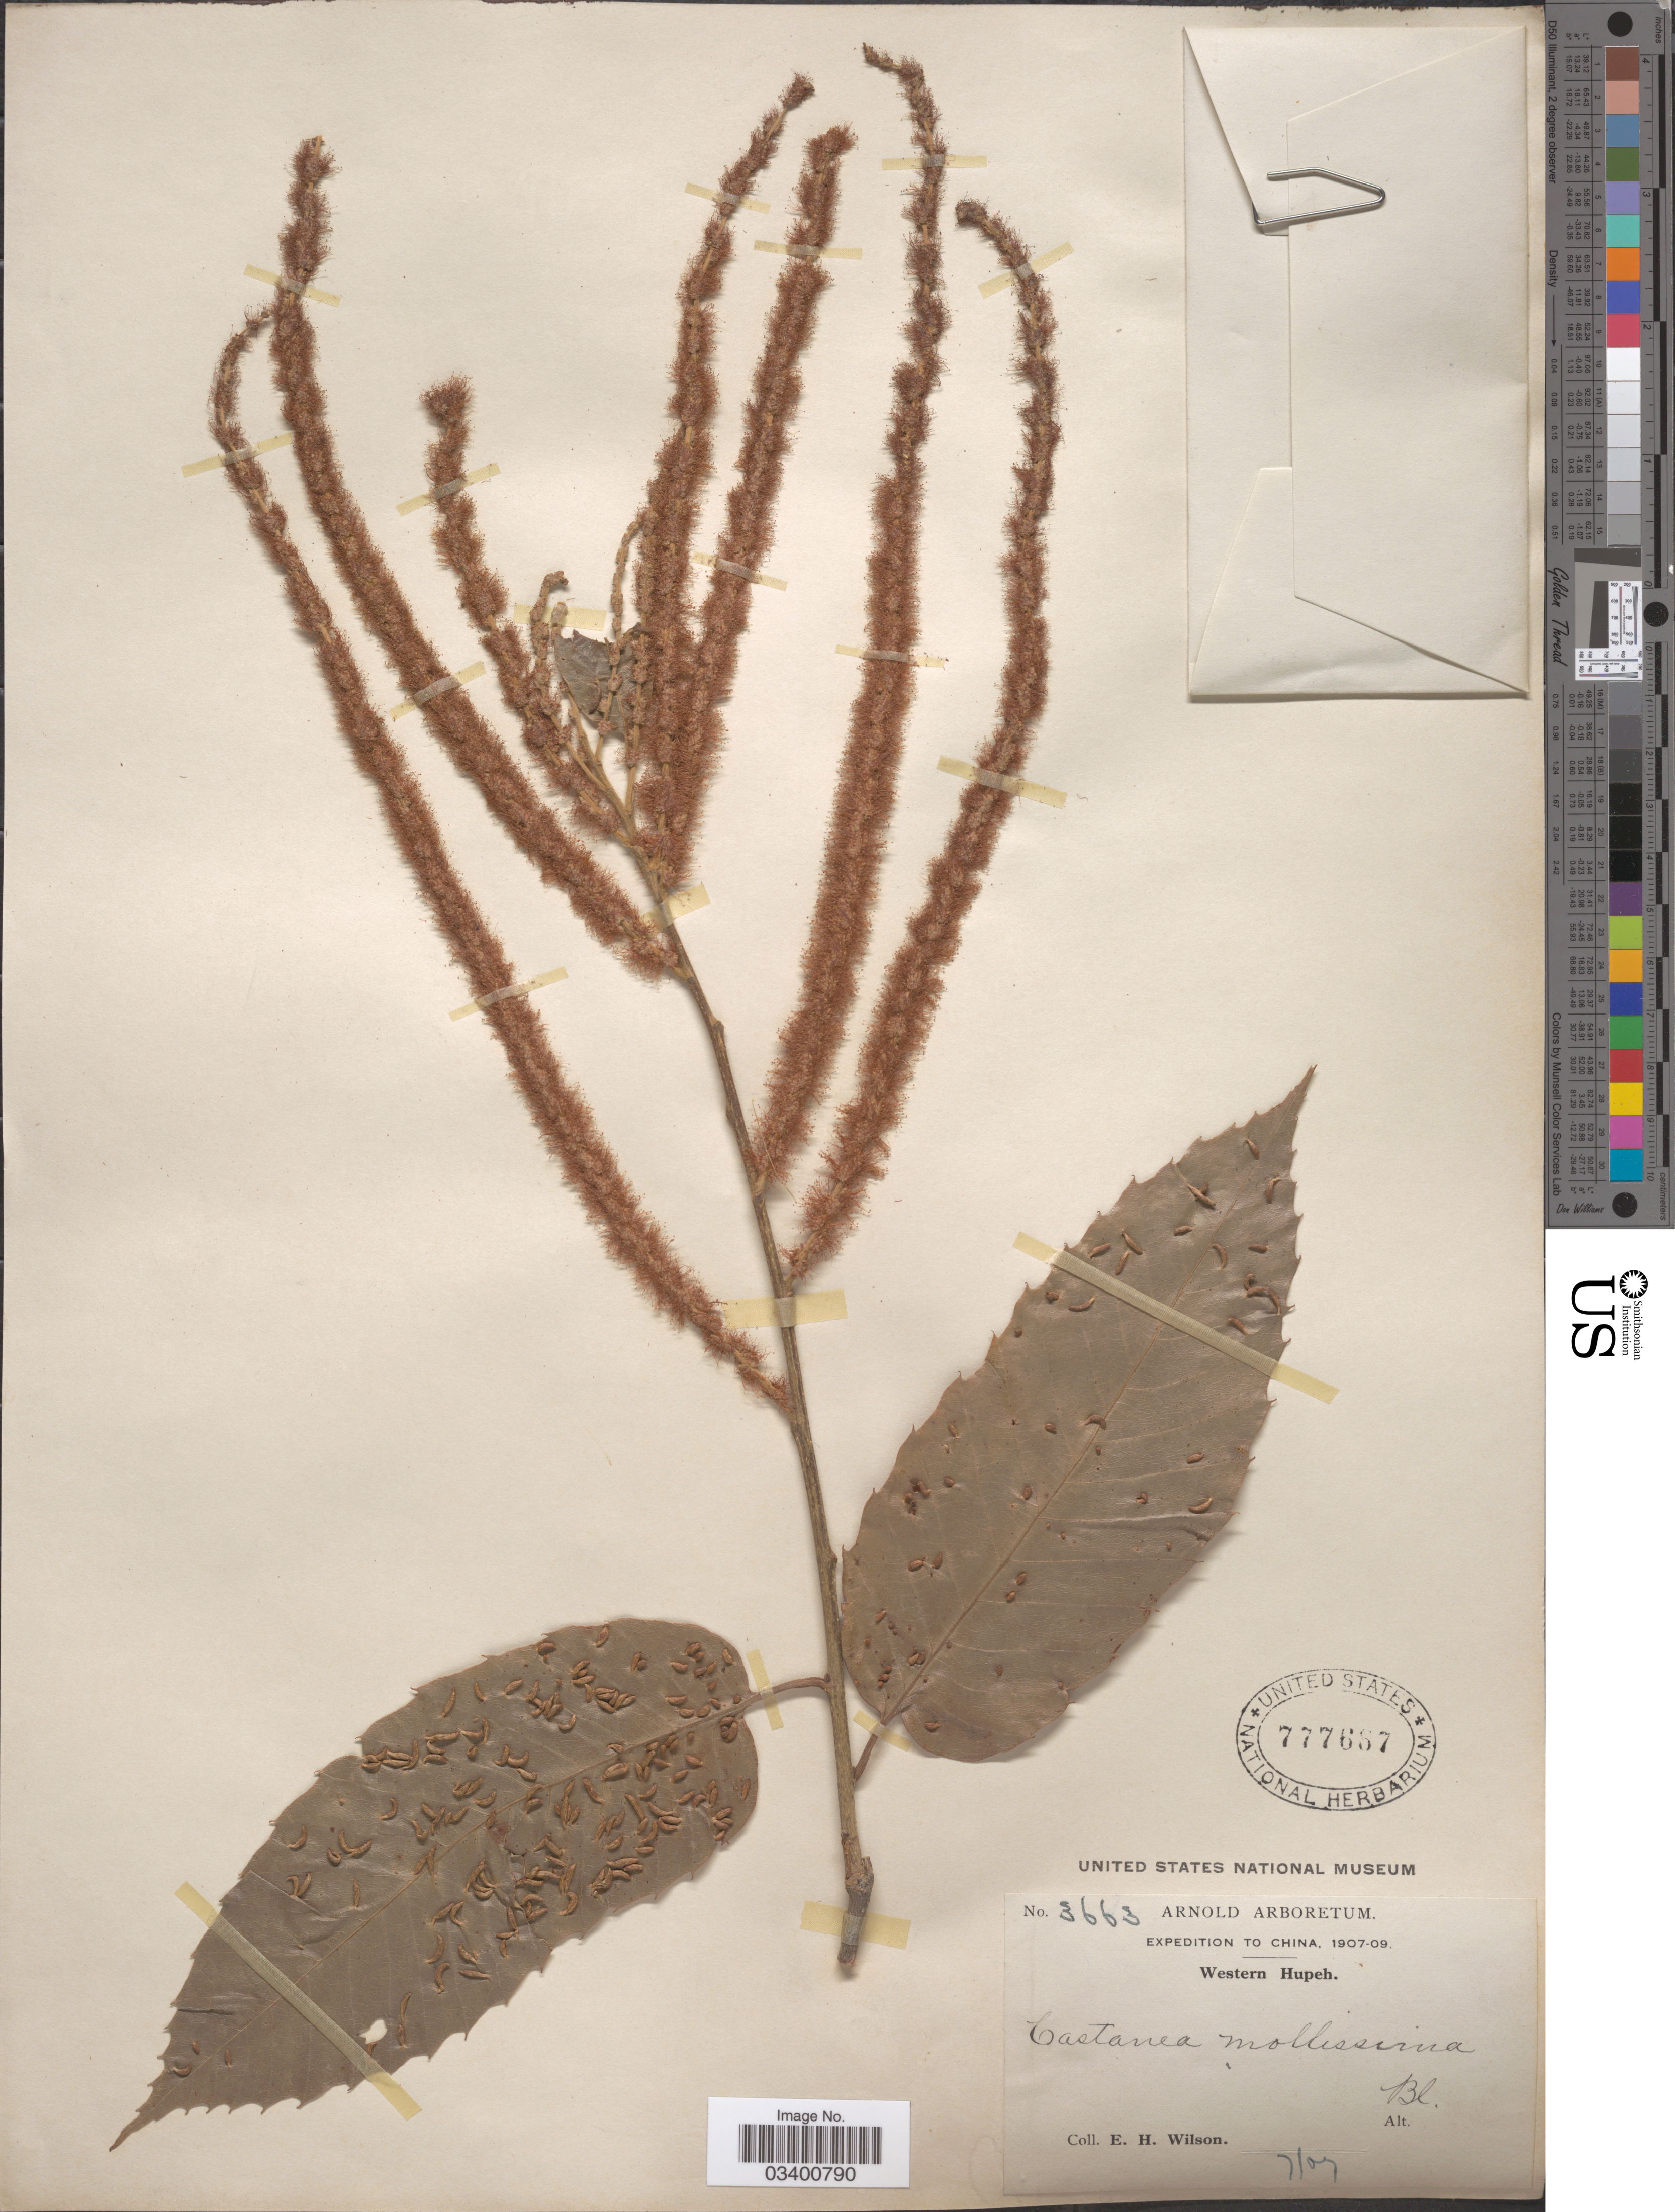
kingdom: Plantae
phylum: Tracheophyta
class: Magnoliopsida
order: Fagales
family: Fagaceae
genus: Castanea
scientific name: Castanea mollissima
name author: Blume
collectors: E. Wilson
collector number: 3663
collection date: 1907-07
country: China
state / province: Hubei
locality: Western Hupeh.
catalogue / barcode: US 777667